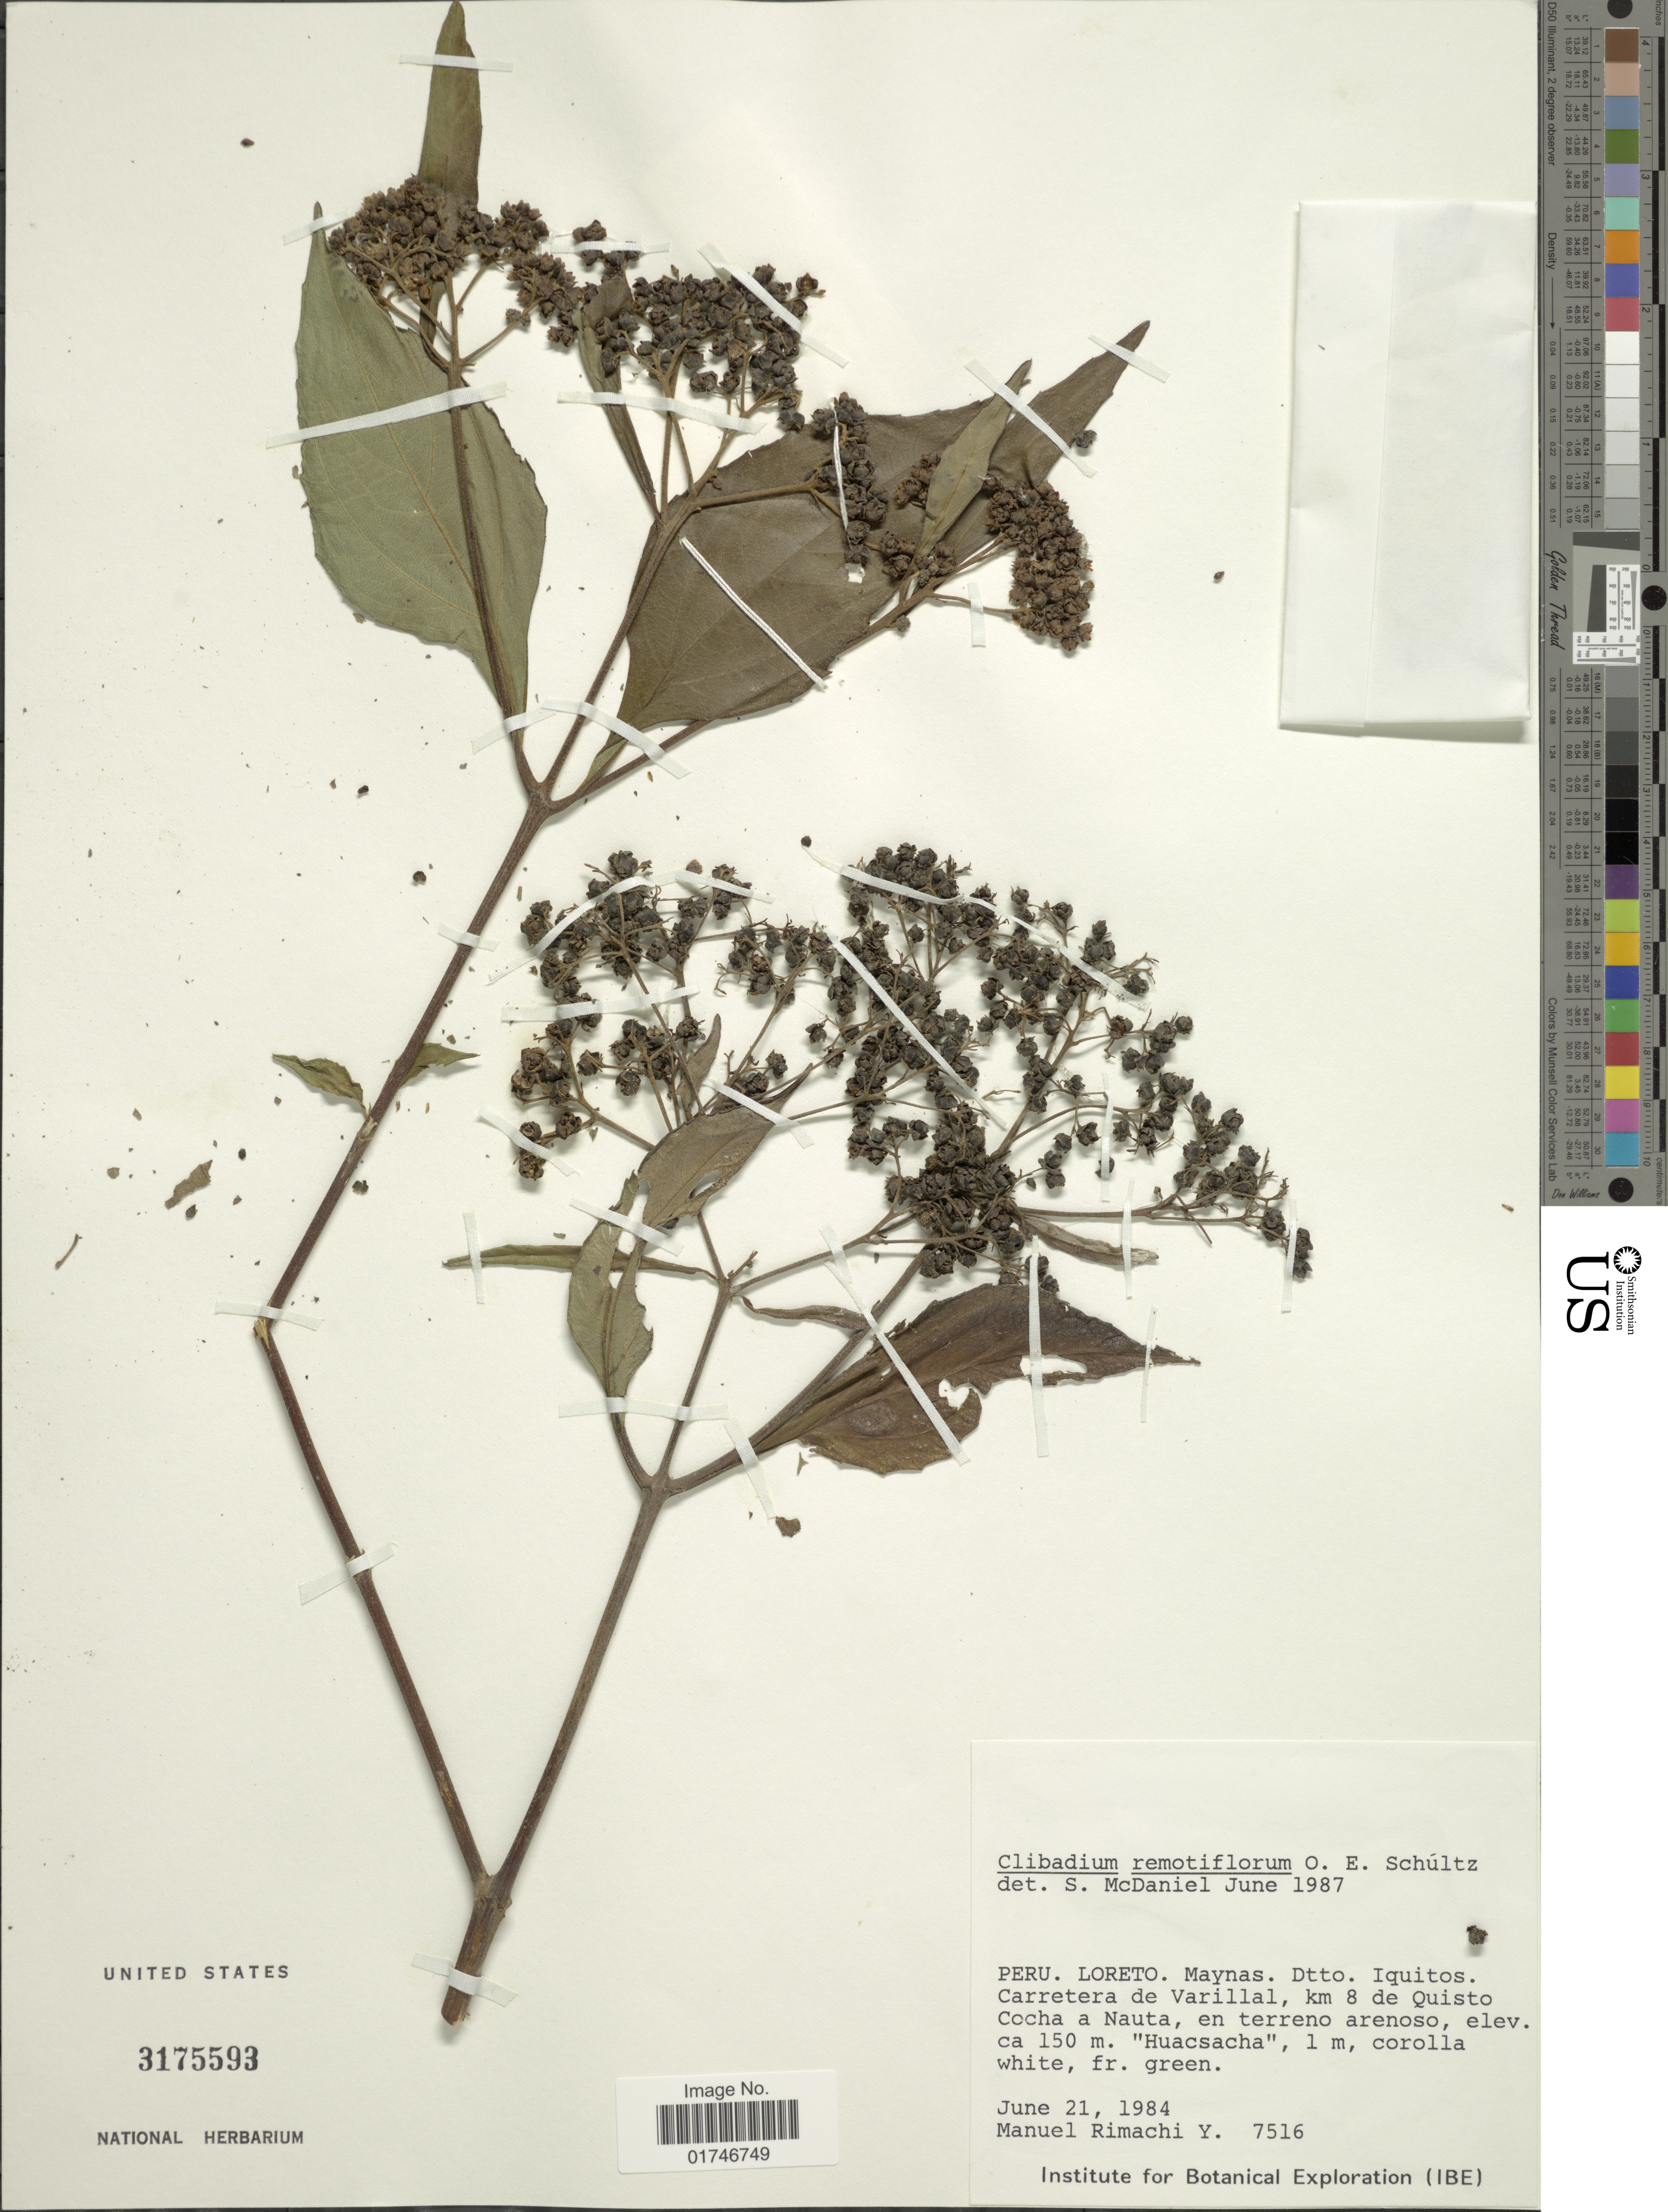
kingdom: Plantae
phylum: Tracheophyta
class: Magnoliopsida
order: Asterales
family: Asteraceae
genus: Clibadium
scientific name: Clibadium strigillosum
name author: S.F. Blake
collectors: M. Rimachi Y.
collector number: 7516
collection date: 1984-06-21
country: Peru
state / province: Loreto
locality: Peru. Loreto. Maynas. Dtto. Iquitos. Carretera de Varillal, km 8 de Quisto Cocha a Nauta, en terreno arenoso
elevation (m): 150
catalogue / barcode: US 3175593